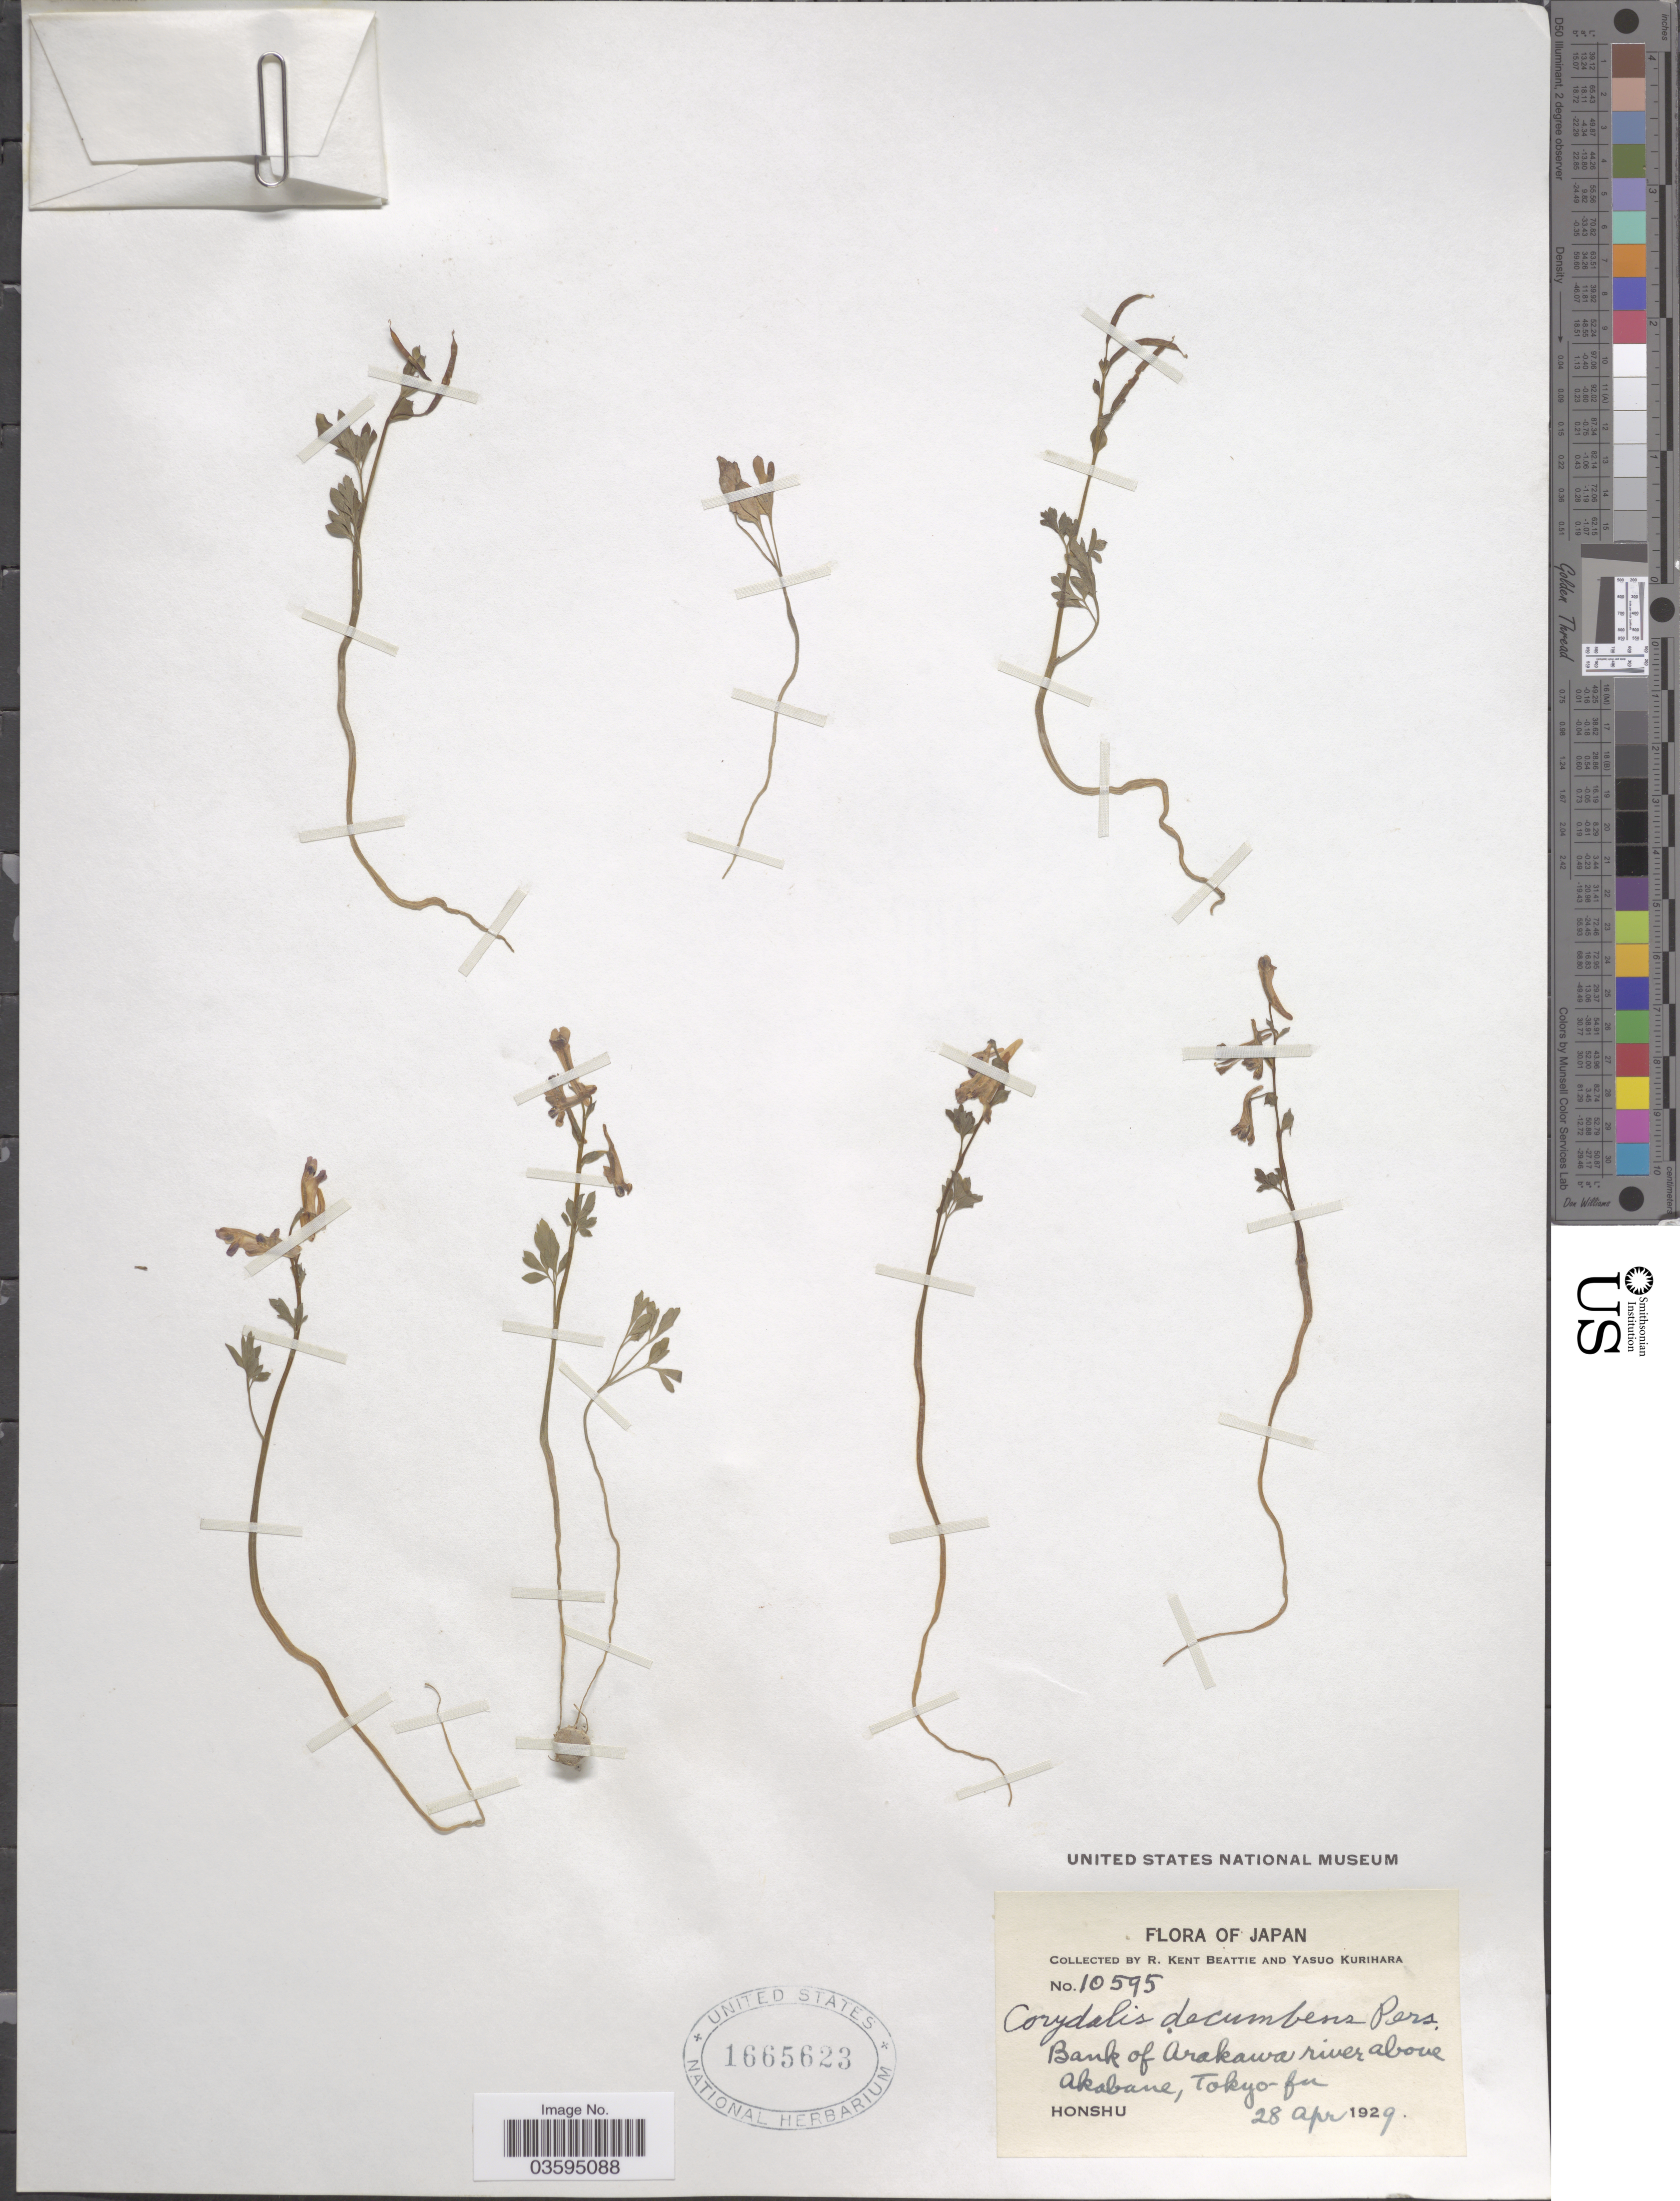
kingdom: Plantae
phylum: Tracheophyta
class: Magnoliopsida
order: Ranunculales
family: Papaveraceae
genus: Corydalis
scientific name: Corydalis decumbens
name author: (Thunb.) Pers.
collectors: R. K. Beattie & Y. Kurihara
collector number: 10595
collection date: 1929-04-28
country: Japan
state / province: Tokyo, Federal City of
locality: Bank of Arakawa river above Akabane, Tokyo-fu.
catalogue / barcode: US 1665623